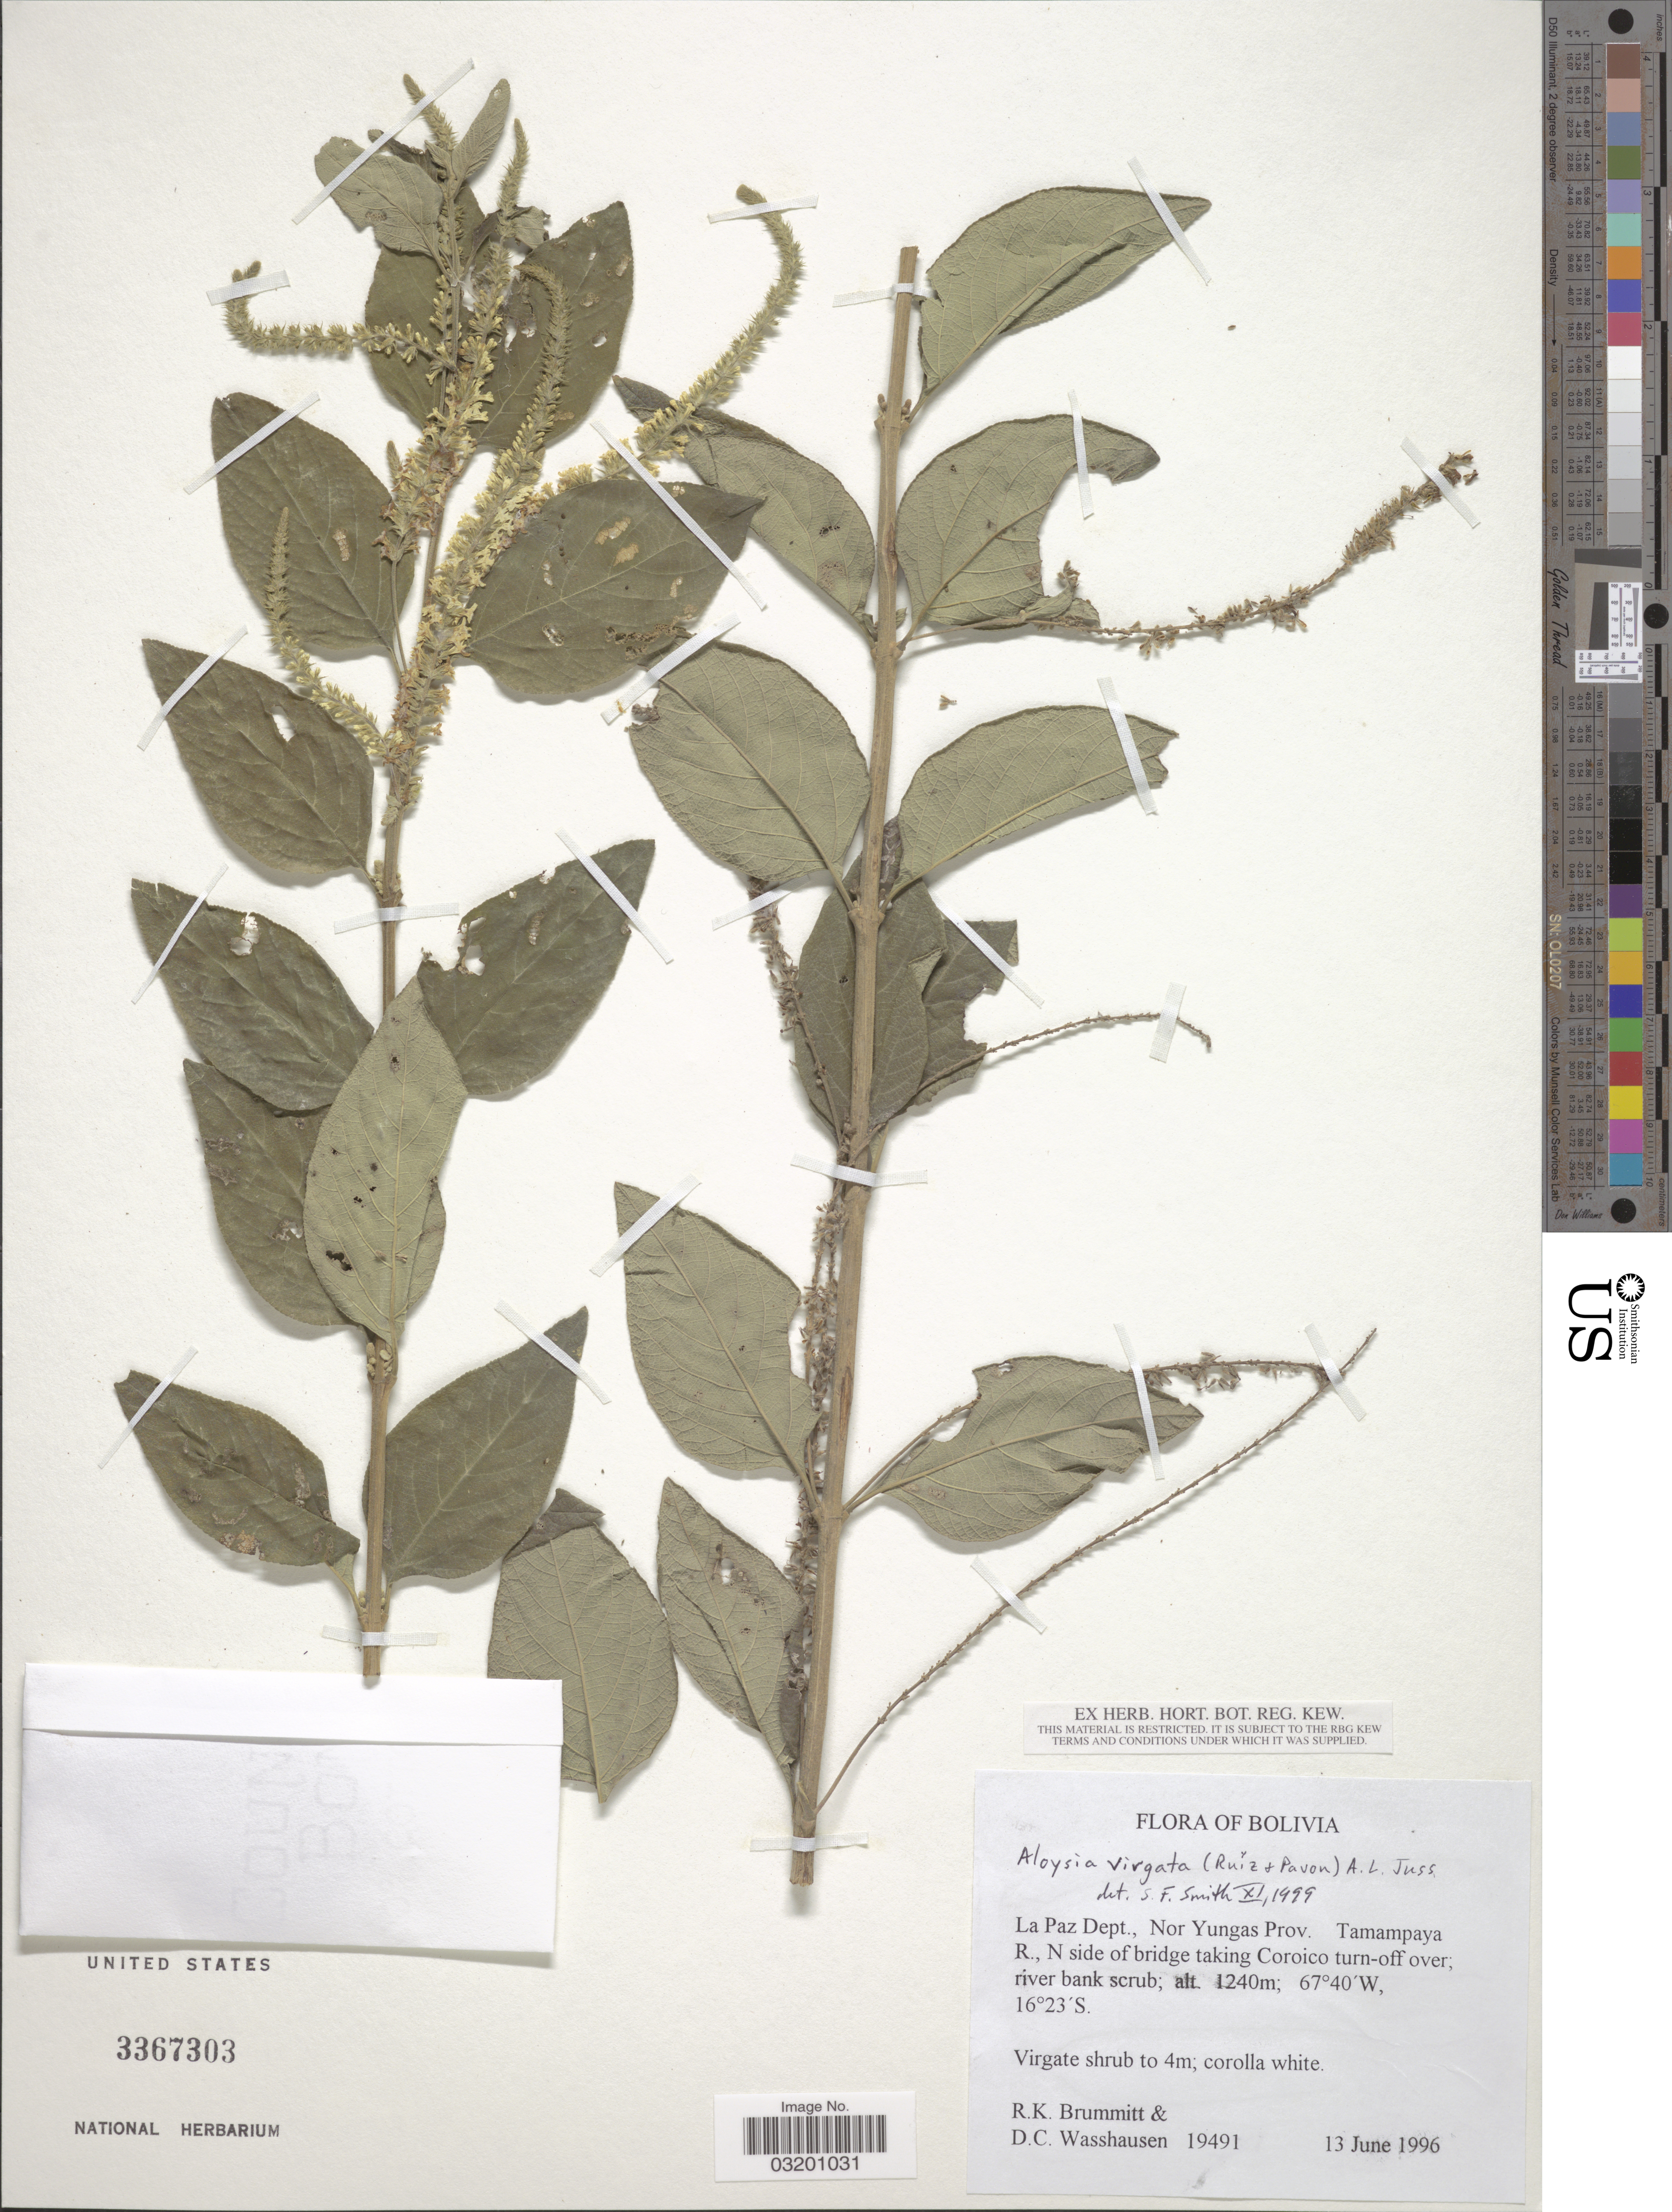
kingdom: Plantae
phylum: Tracheophyta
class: Magnoliopsida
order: Lamiales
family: Verbenaceae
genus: Aloysia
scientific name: Aloysia virgata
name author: (Ruiz & Pav.) Juss.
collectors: R. K. Brummitt & D. C. Wasshausen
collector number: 19491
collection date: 1996-06-13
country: Bolivia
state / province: La Paz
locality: La Paz Dept., Nor Yungas Prov. Tamampaya R., N side of bridge taking Coroico turn-off over; river bank scrub.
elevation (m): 1240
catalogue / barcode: US 3367303